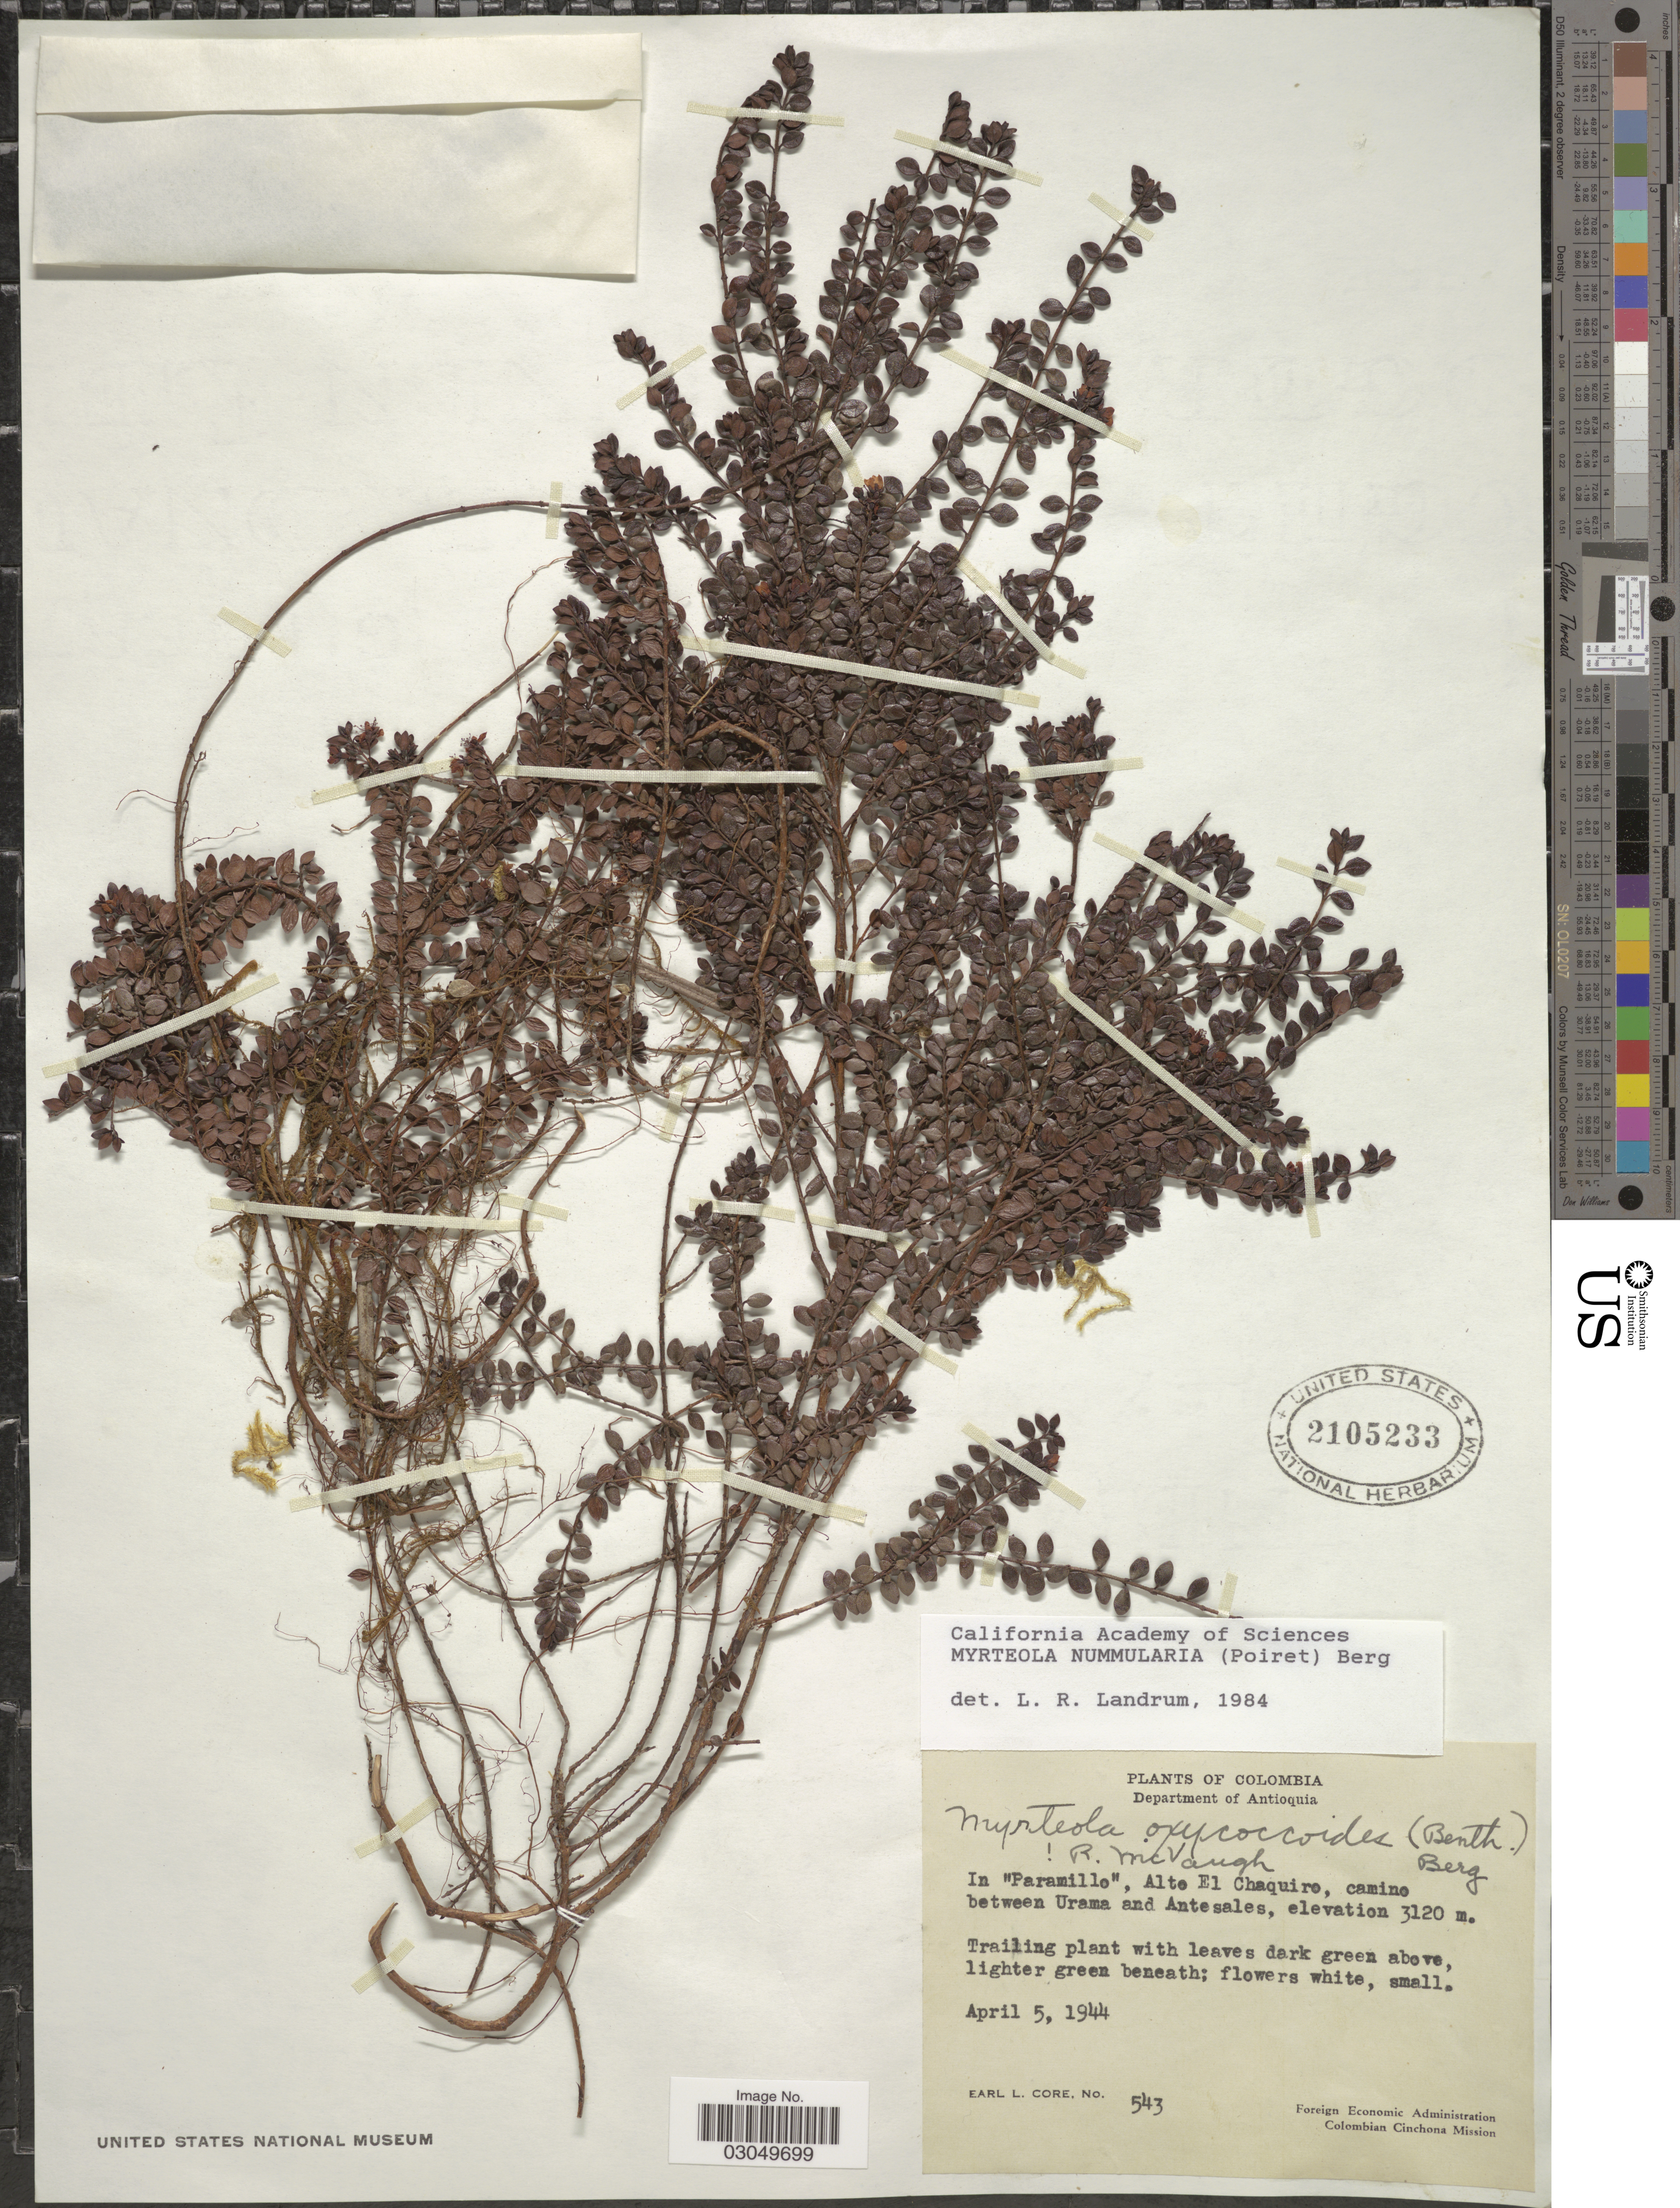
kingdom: Plantae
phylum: Tracheophyta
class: Magnoliopsida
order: Myrtales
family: Myrtaceae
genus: Myrteola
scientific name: Myrteola nummularia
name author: (Lam.) O. Berg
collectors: E. L. Core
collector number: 543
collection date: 1944-04-05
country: Colombia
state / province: Antioquia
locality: Department of Antioquia. In "Paramillo", Alto El Chaquiro, camino between Urama and Antesales.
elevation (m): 3120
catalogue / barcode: US 2105233